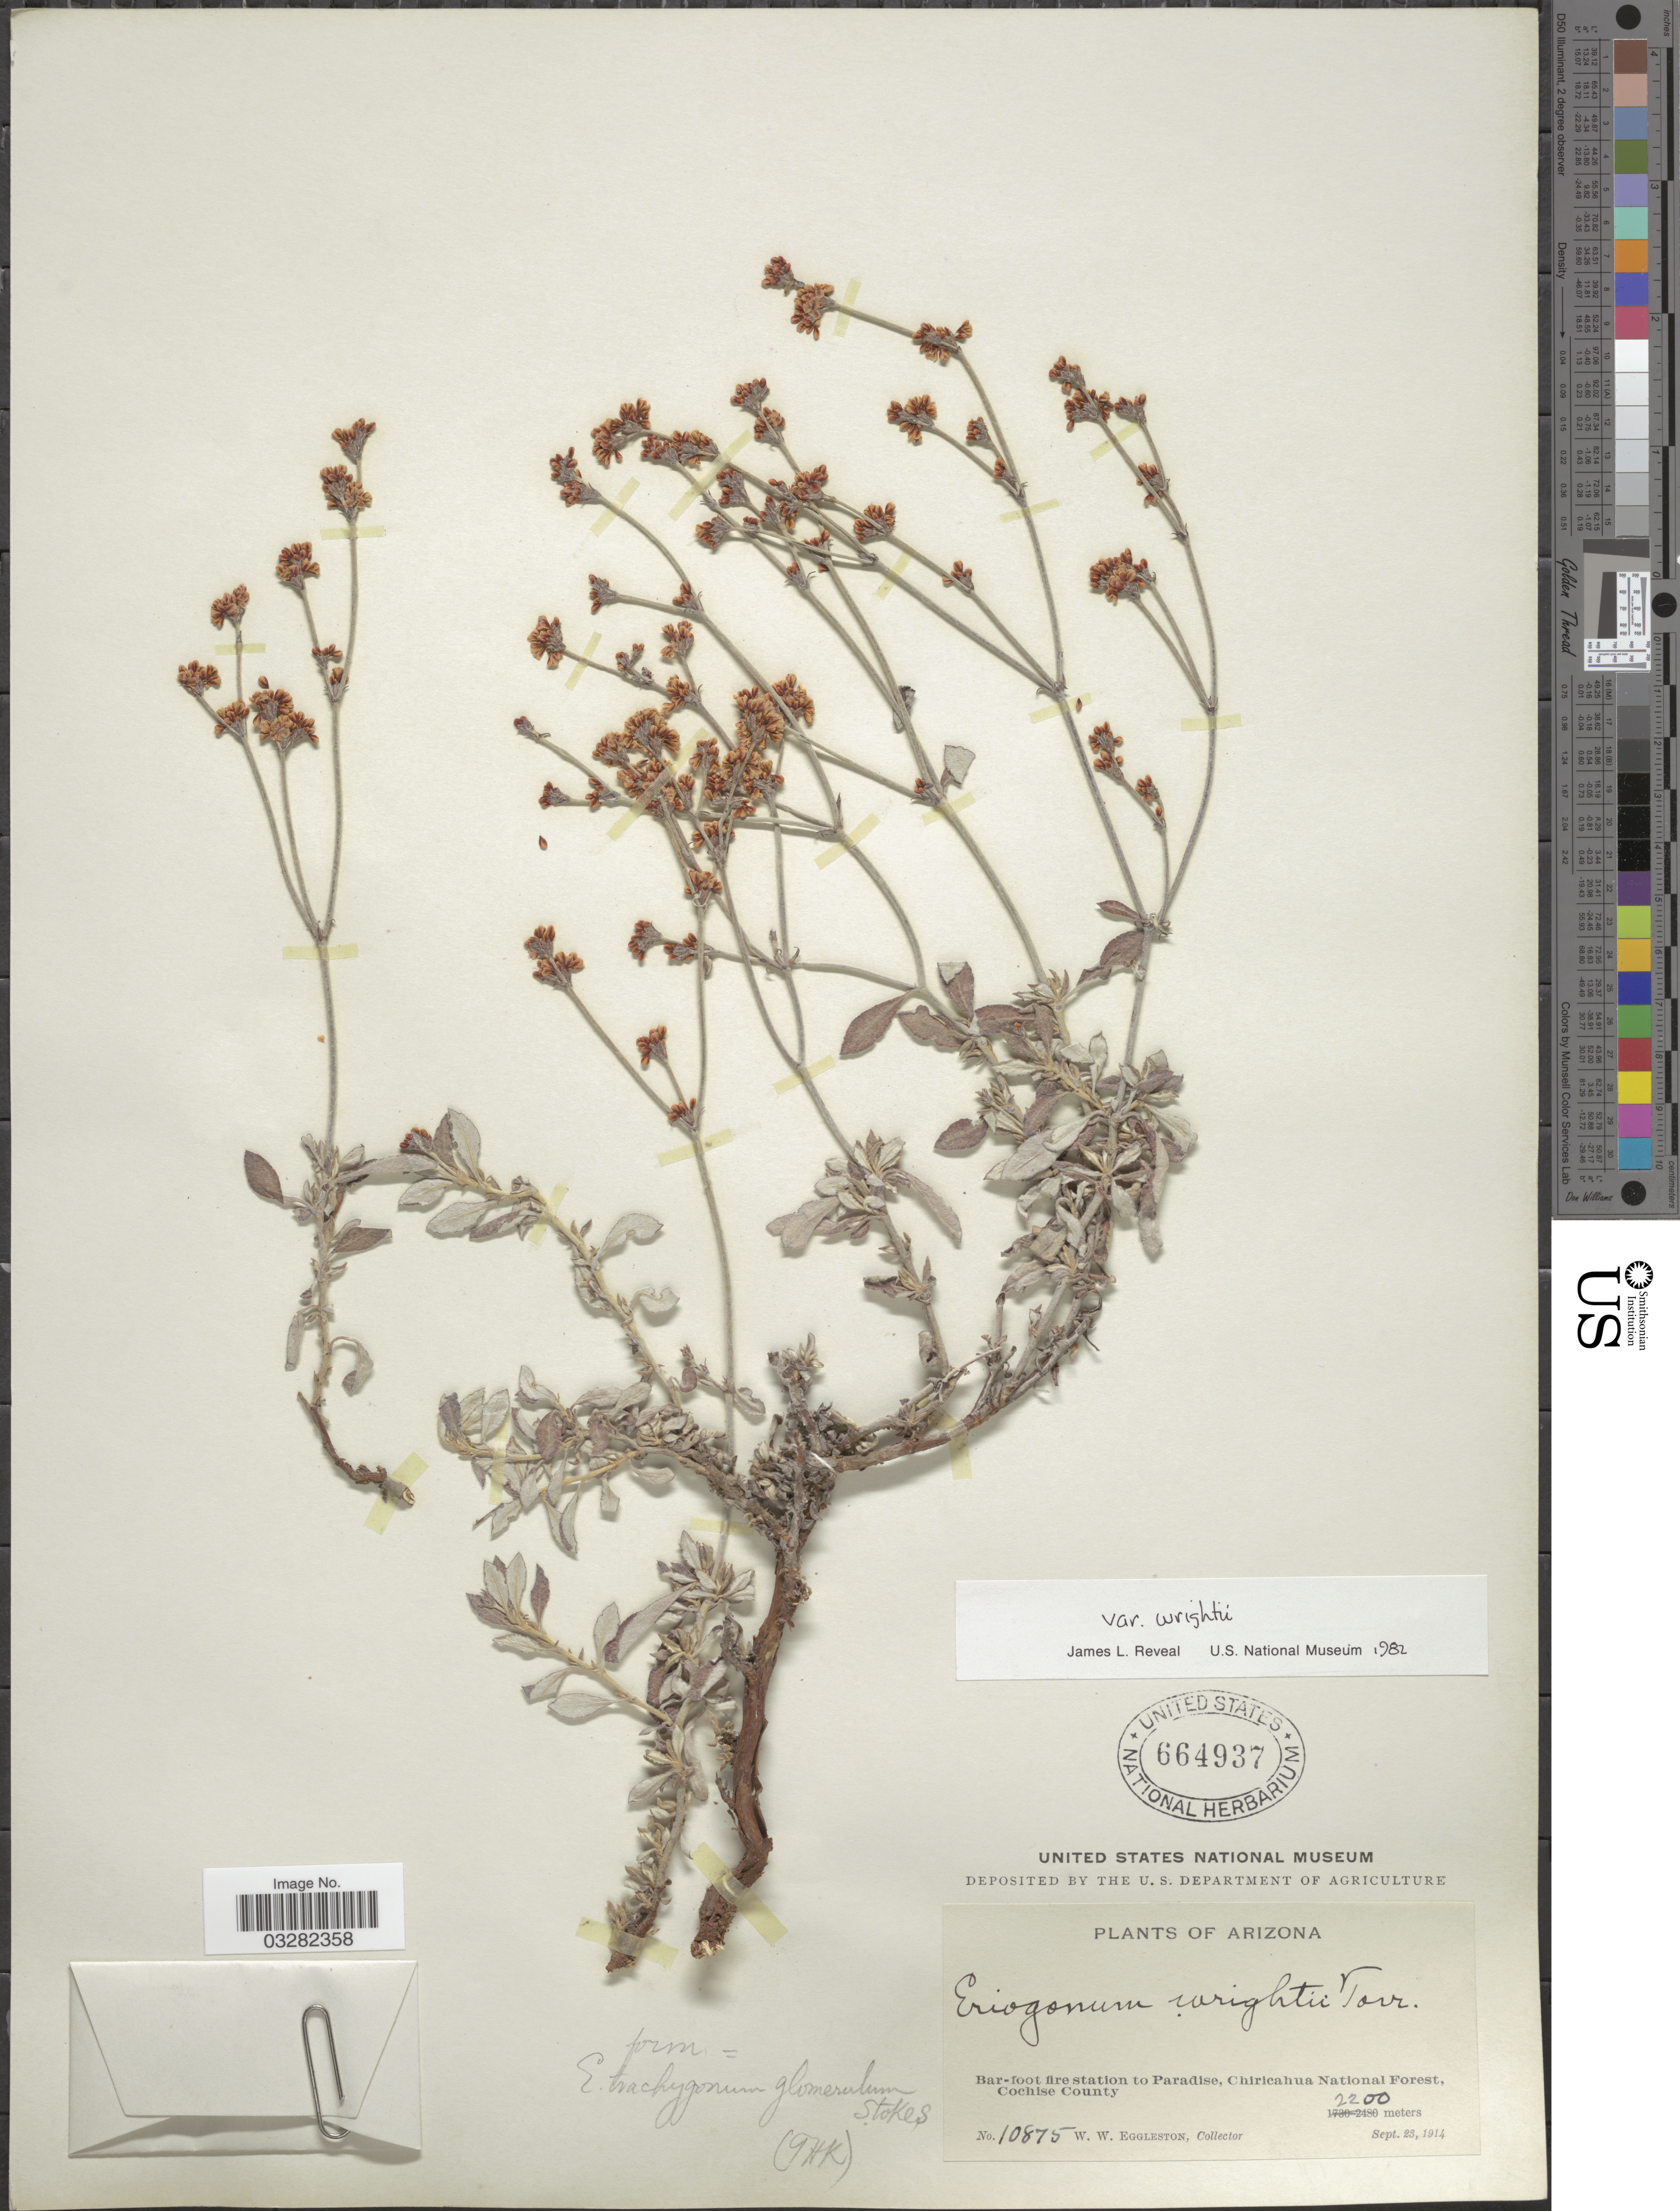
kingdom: Plantae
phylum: Tracheophyta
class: Magnoliopsida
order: Caryophyllales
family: Polygonaceae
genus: Eriogonum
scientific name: Eriogonum wrightii var. wrightii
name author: Torr. ex Benth.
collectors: W. W. Eggleston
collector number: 10875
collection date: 1914-09-23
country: United States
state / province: Arizona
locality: Bar-foot fire station to Paradise, Chiricahua National Forest, Cochise County.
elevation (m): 2200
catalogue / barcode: US 664937